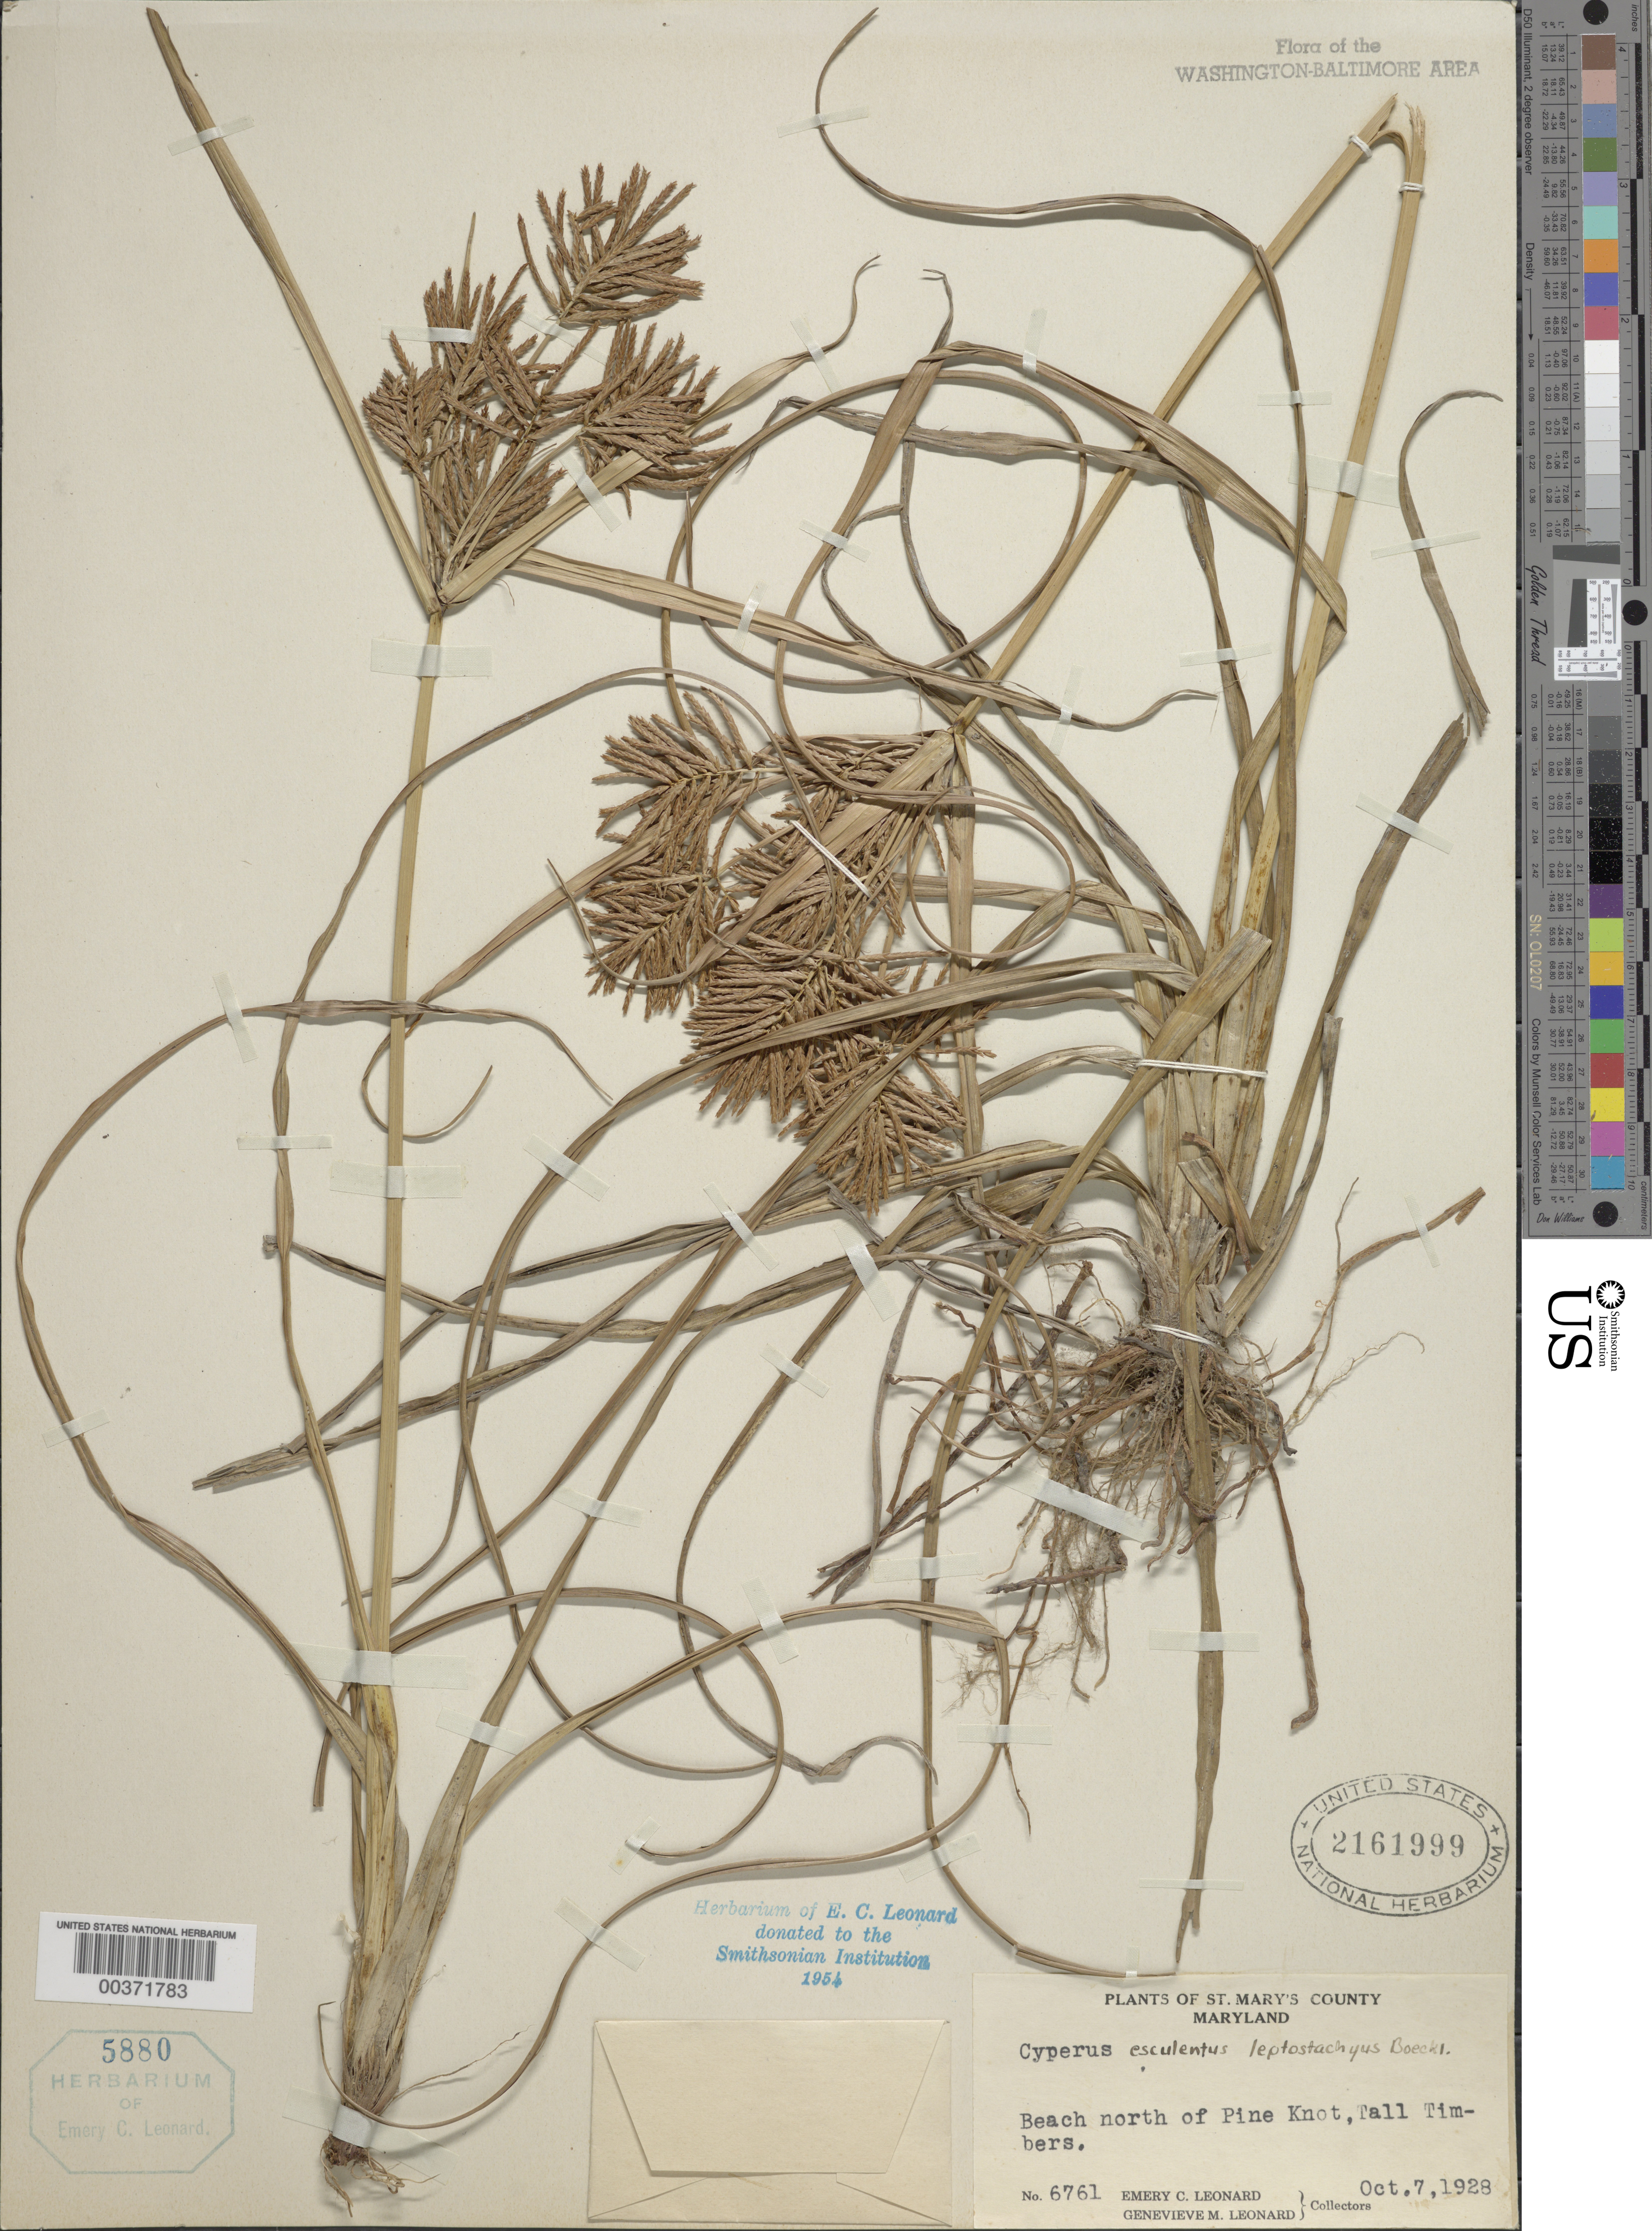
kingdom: Plantae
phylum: Tracheophyta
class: Liliopsida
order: Poales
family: Cyperaceae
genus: Cyperus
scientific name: Cyperus esculentus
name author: L.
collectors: E. C. Leonard & G. M. Leonard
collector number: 6761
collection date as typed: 07 Oct 1928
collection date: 1928-10-07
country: United States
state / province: Maryland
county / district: St. Mary's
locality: North of Pine Knot, Tall Timbers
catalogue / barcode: US 2161999